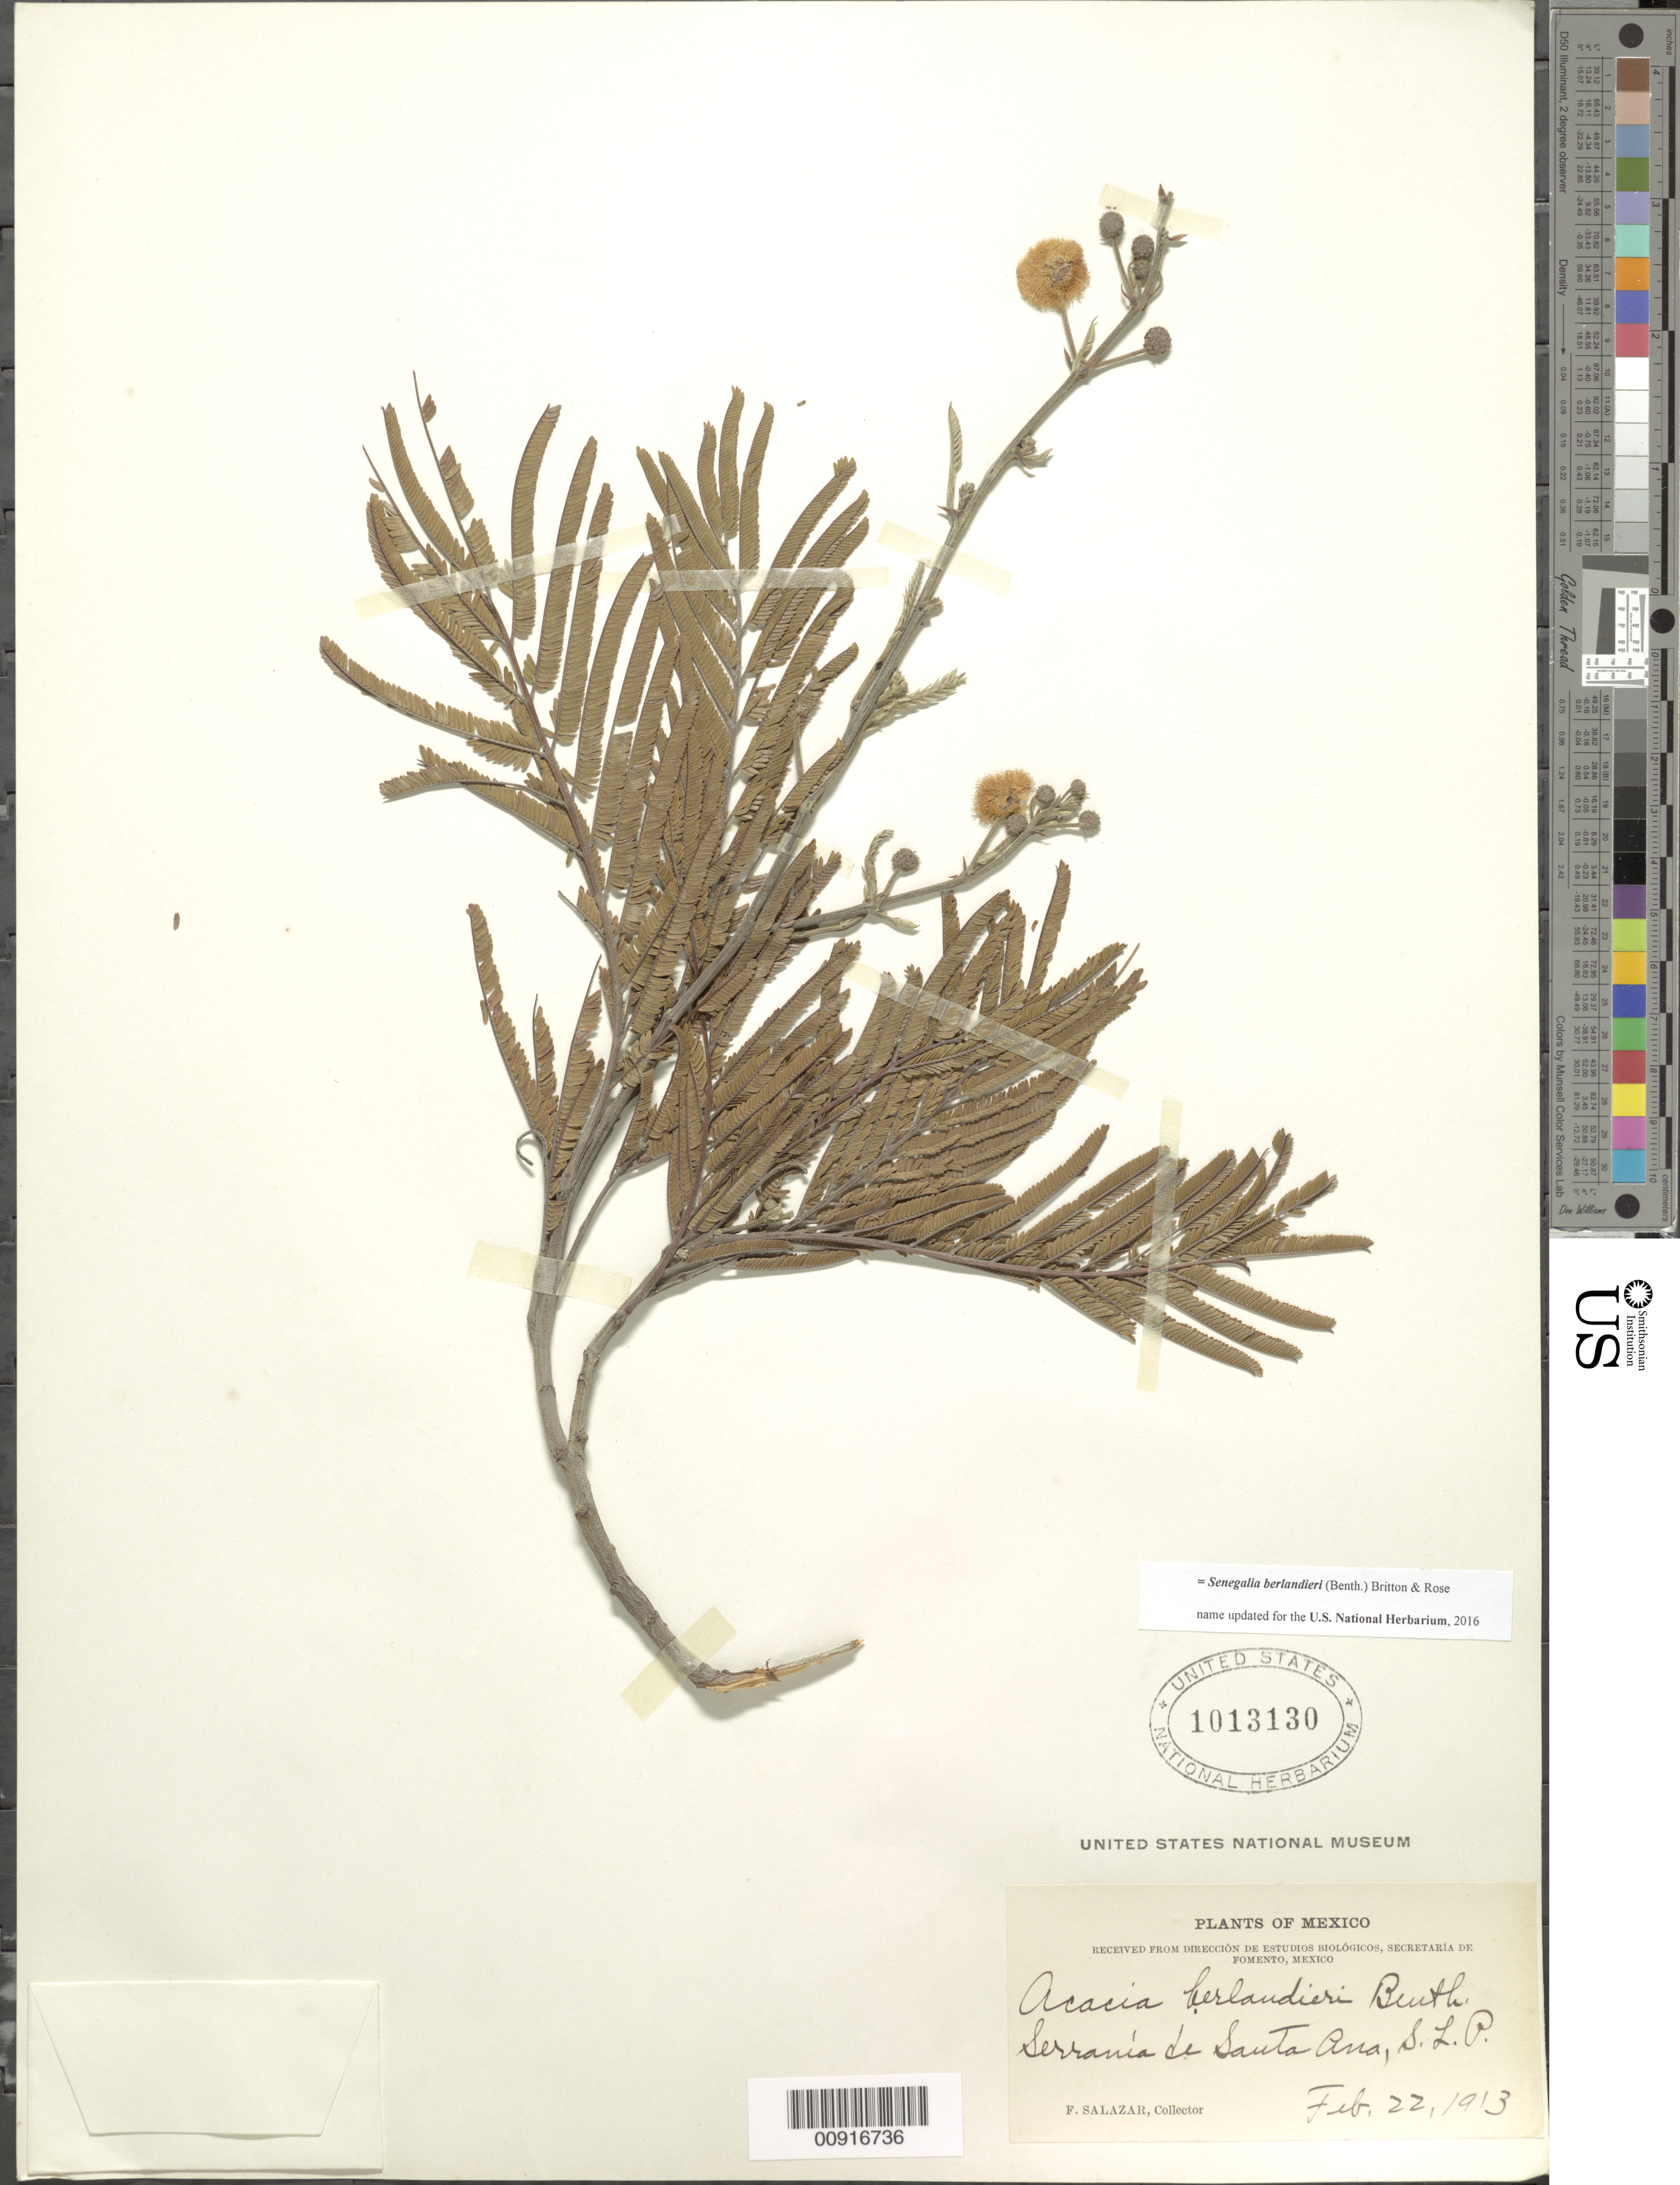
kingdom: Plantae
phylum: Tracheophyta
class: Magnoliopsida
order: Fabales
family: Fabaceae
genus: Senegalia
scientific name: Senegalia berlandieri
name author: (Benth.) Britton & Rose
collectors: F. Salazar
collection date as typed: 22 Feb 1913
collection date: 1913-02-22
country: Mexico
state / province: San Luis Potosí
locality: Serranía de Santa Ana, San Luis Potosí.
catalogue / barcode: US 1013130